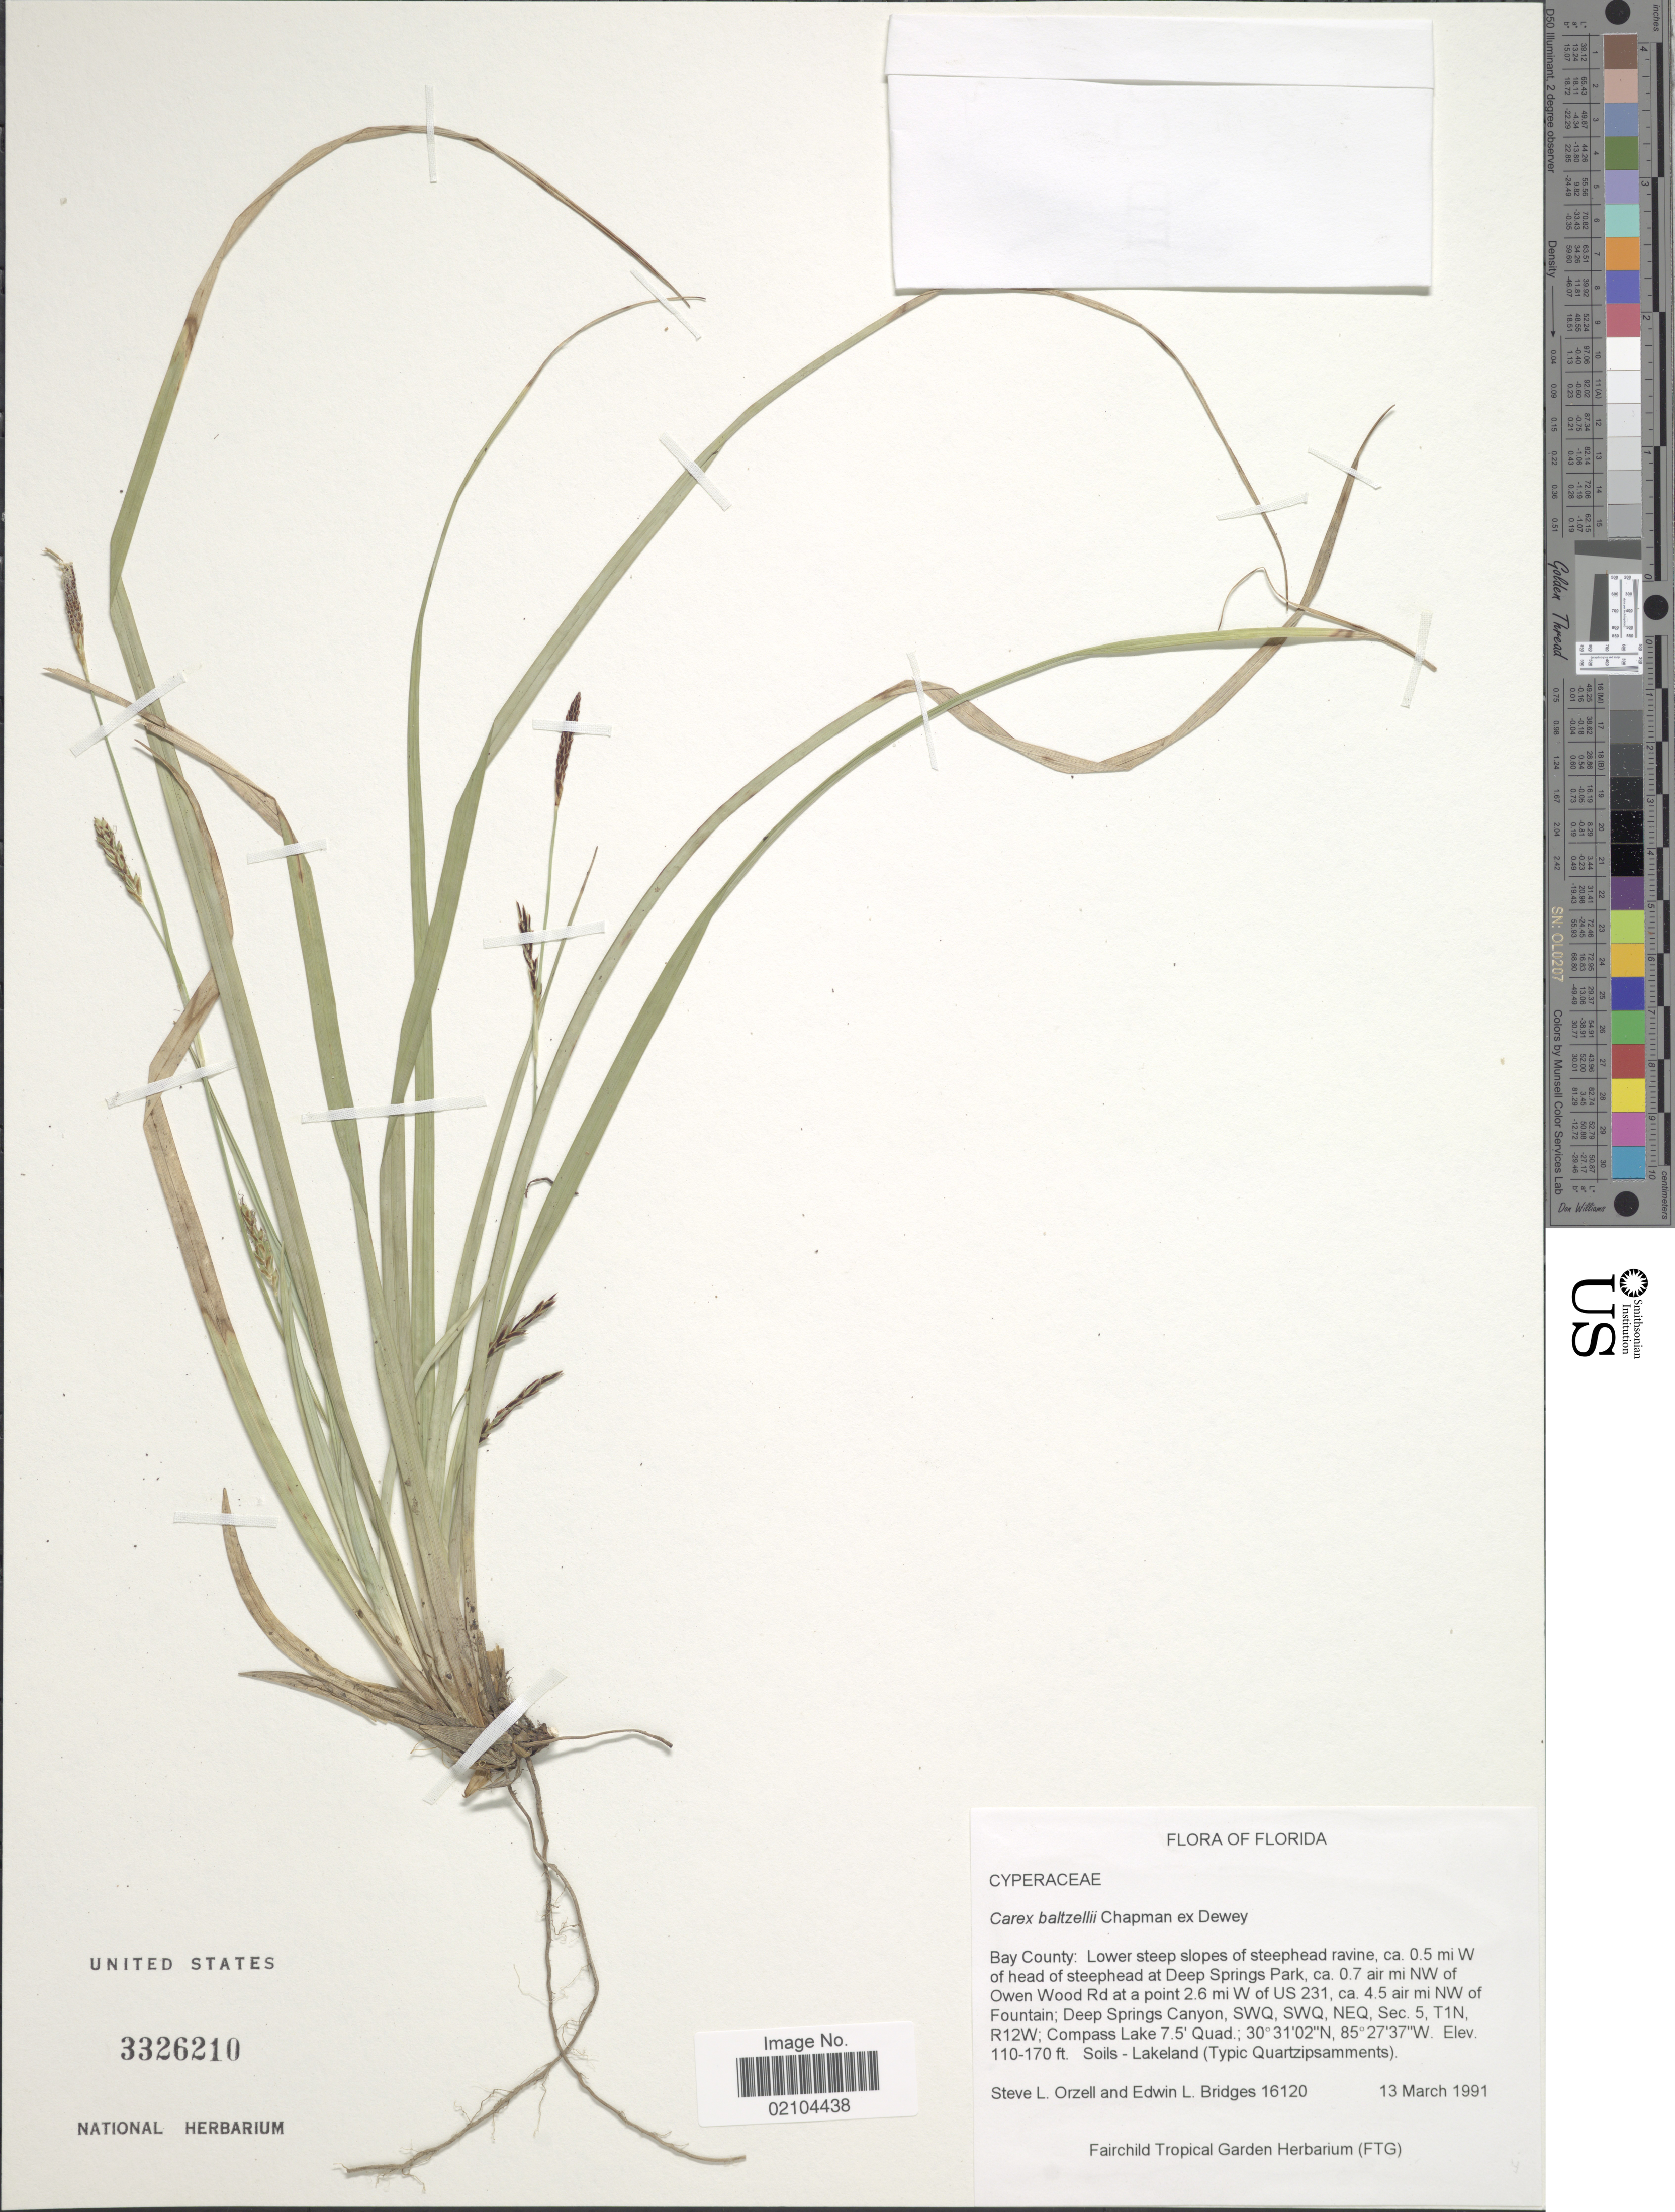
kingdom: Plantae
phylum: Tracheophyta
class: Liliopsida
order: Poales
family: Cyperaceae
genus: Carex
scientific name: Carex baltzellii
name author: Chapm. ex Dewey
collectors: S. Orzell & E. Bridges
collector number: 16120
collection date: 1991-03-13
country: United States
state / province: Florida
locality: Bay County: lower steep slopes of steephead ravine, ca. 0.5 mi W of head of steephead at Deep Springs Park, ca. 0.7 air mi NW of Owen Wood Rd at a point 2.6 mi W of US 231, ca. 4.5 air mi NW of Fountain; Deep Springs Canyon, SWQ, SWQ, NEQ, Sec. 5, T1N, R12W; Compass Lake 7.5'Quad, Lakeland.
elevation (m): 34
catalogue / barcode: US 3326210